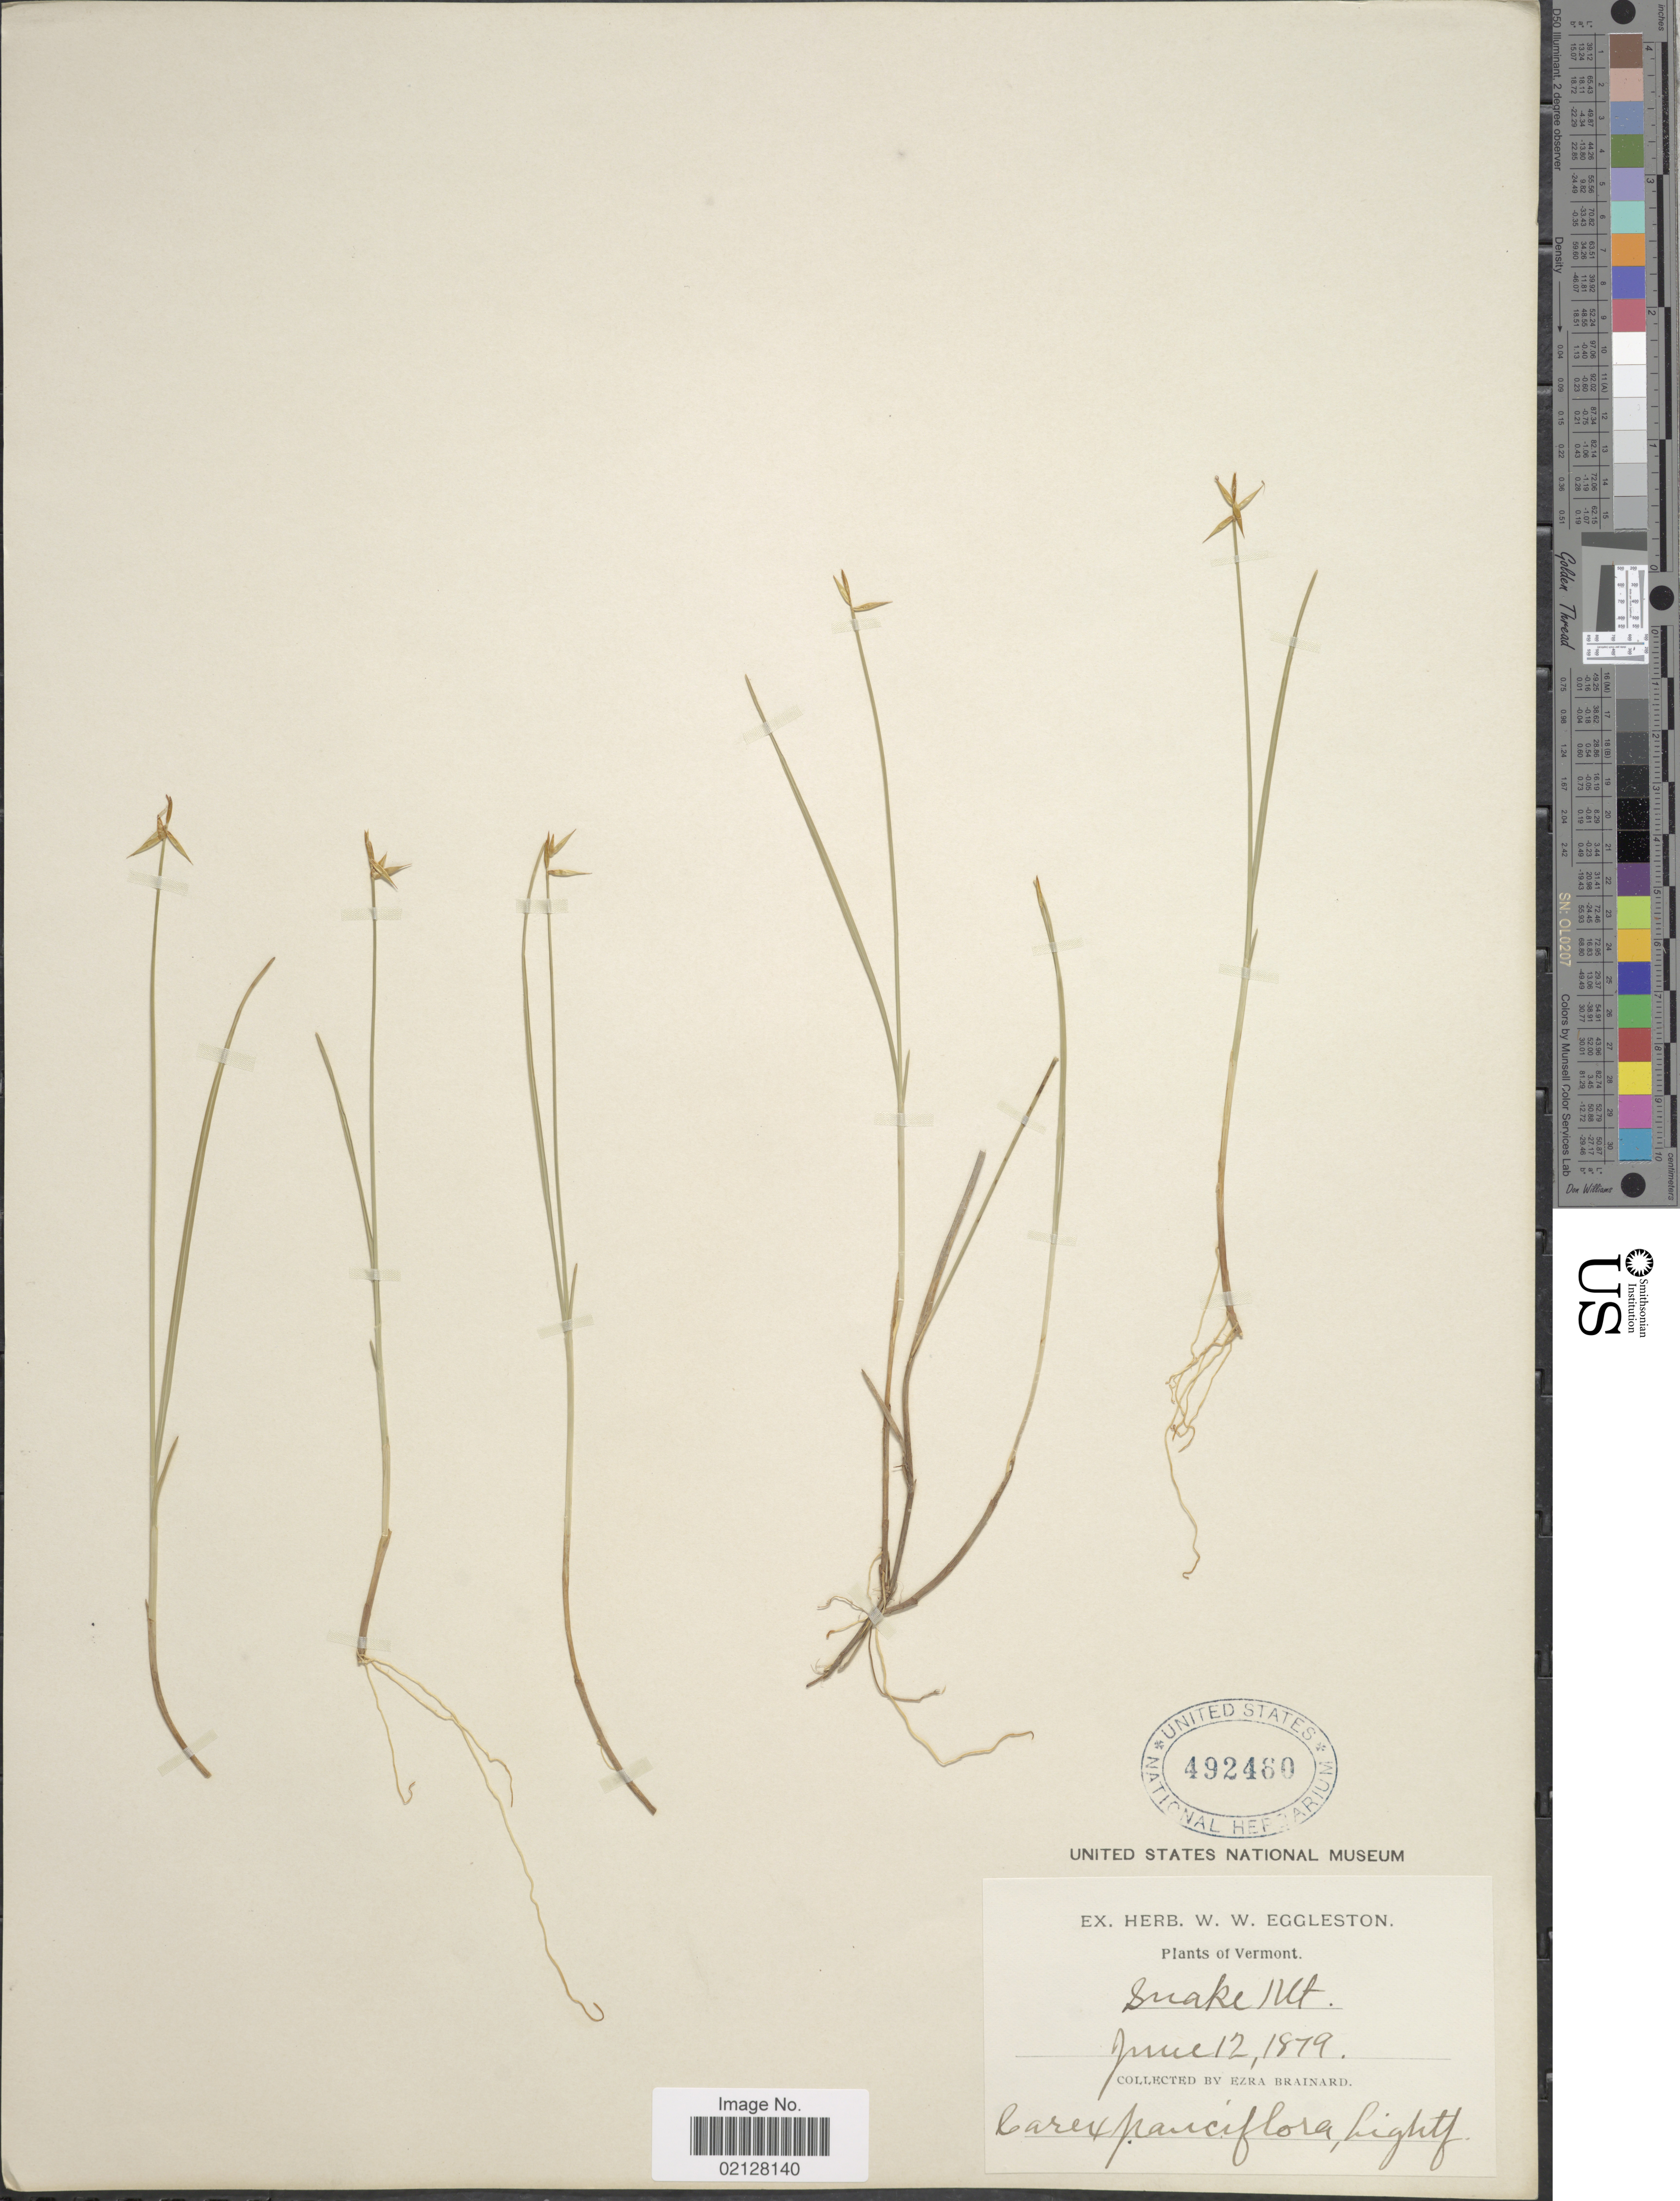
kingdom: Plantae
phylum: Tracheophyta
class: Liliopsida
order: Poales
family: Cyperaceae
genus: Carex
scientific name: Carex pauciflora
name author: Lightf.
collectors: E. Brainard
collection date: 1879-06-12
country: United States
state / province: Vermont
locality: Snake Mt.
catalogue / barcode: US 492460